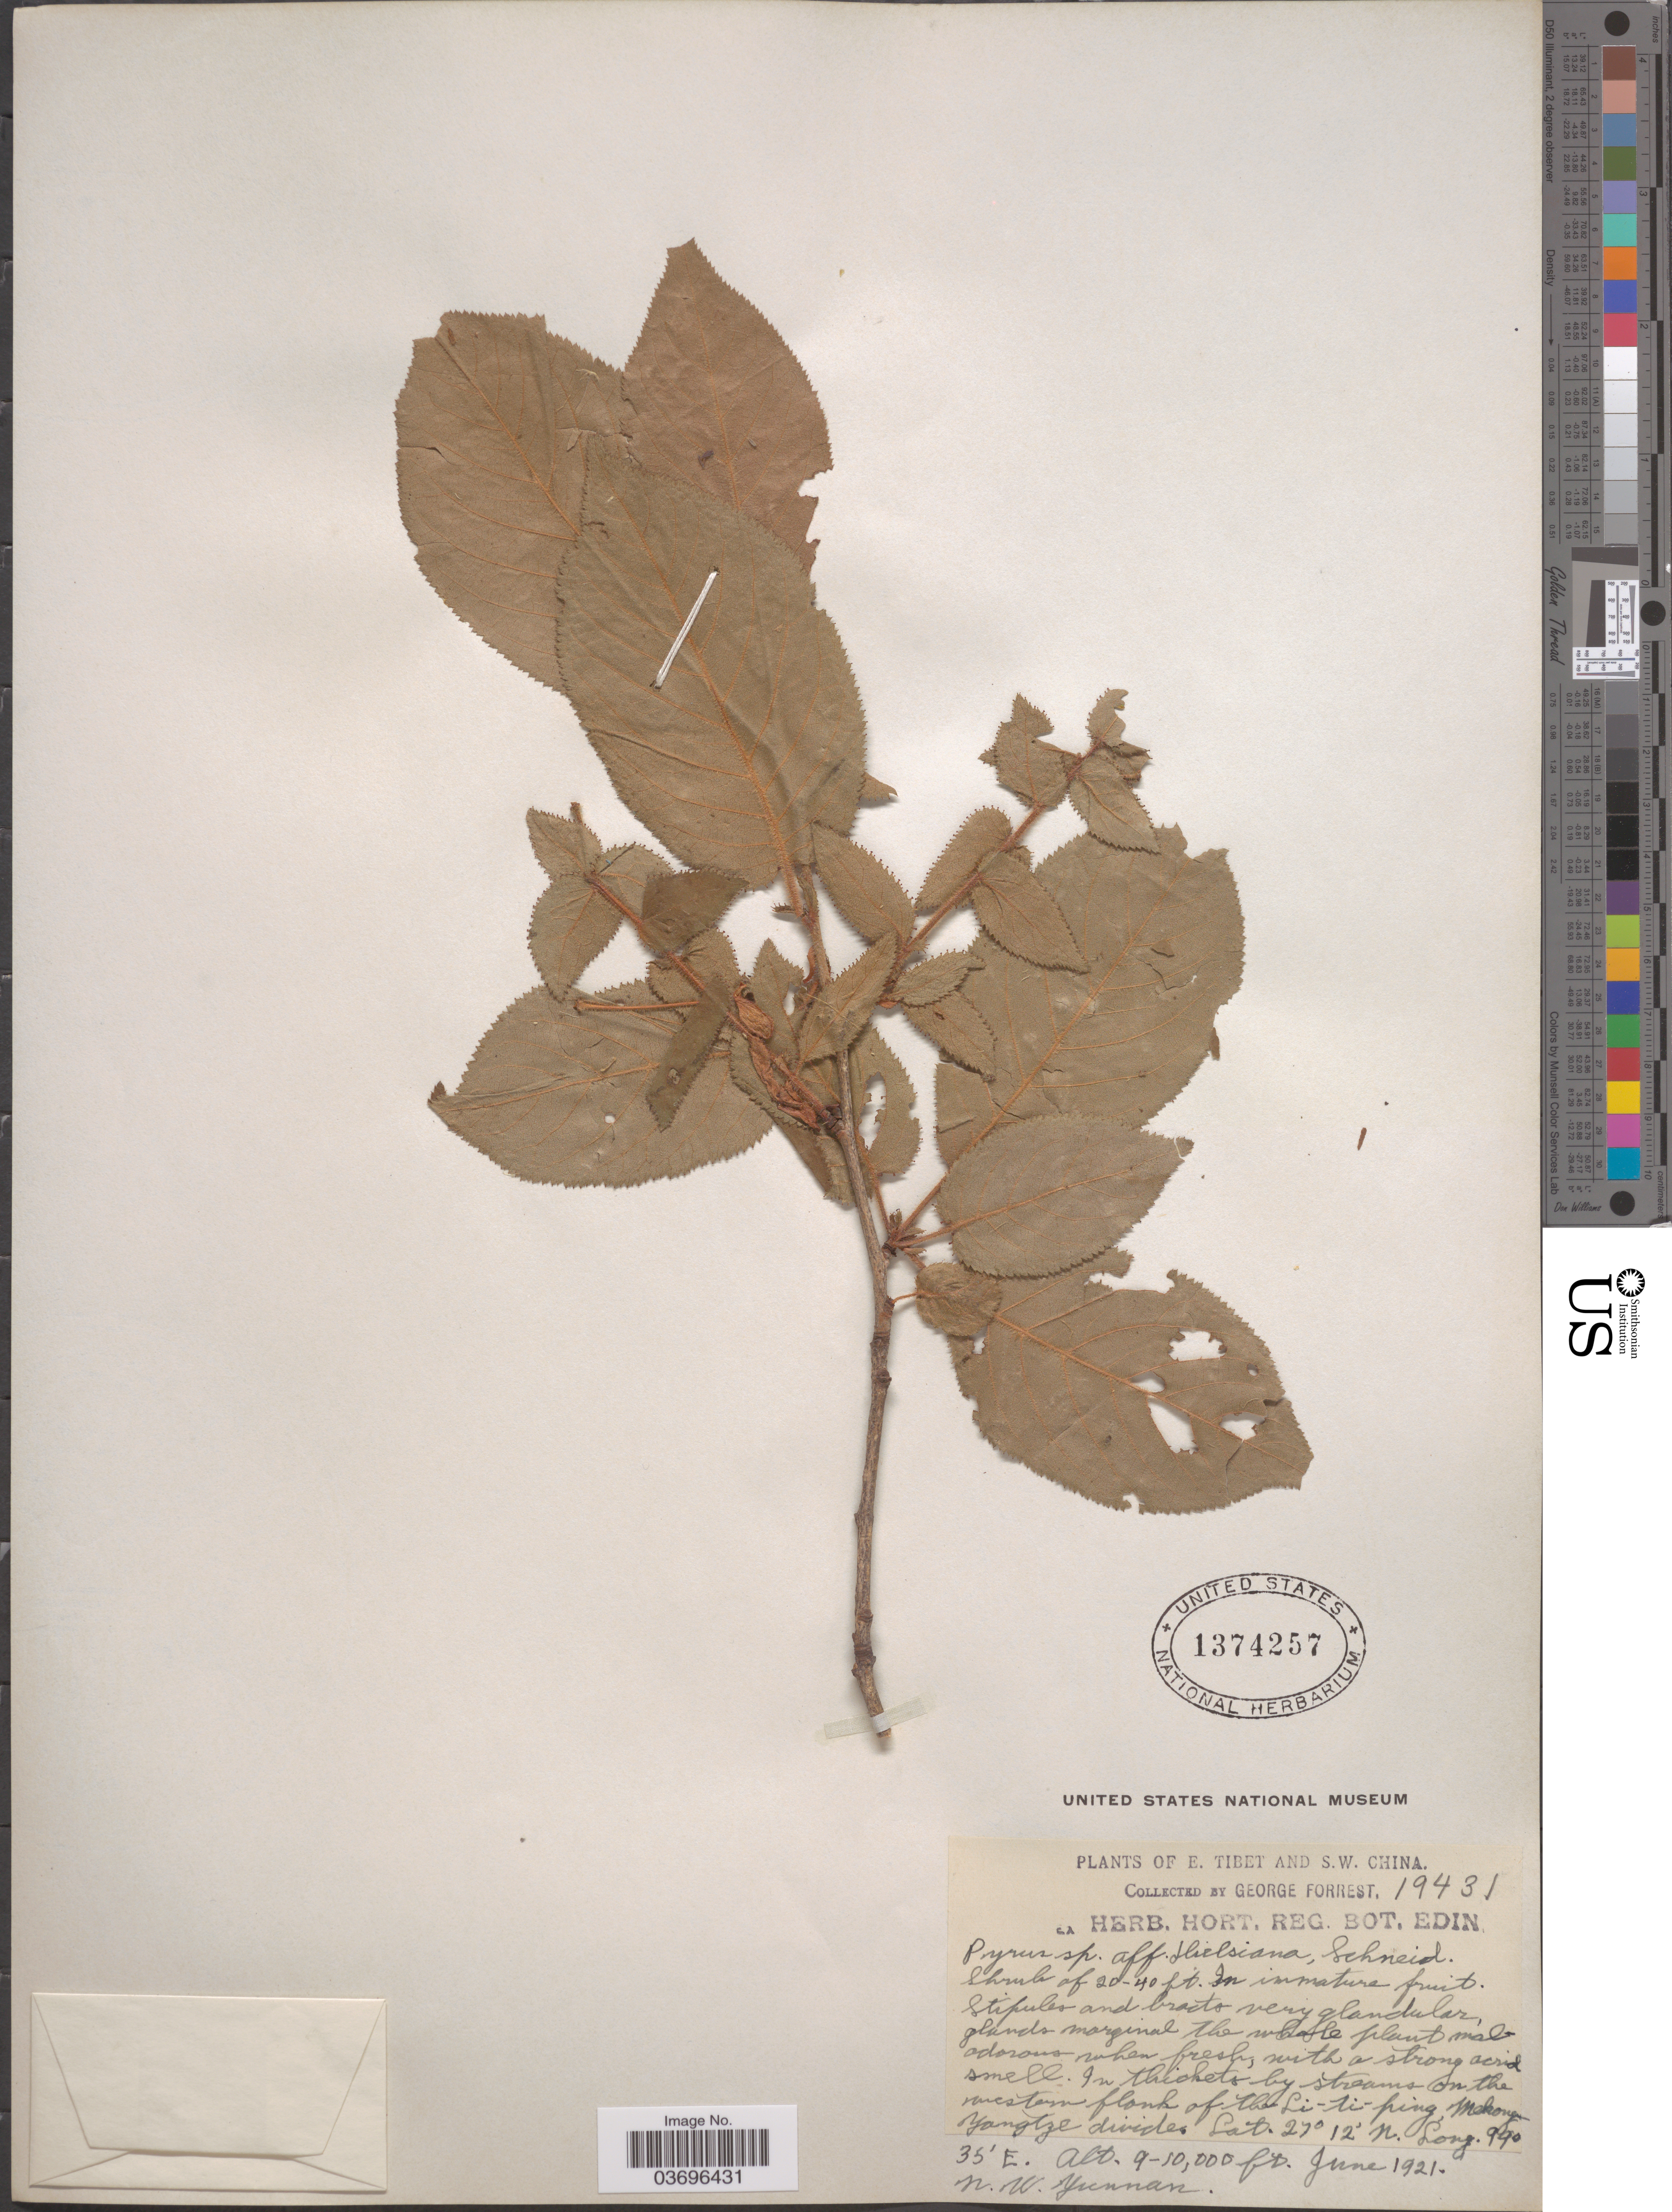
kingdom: Plantae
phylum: Tracheophyta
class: Magnoliopsida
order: Rosales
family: Rosaceae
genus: Pyrus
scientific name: Pyrus dielsiana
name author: (E. Pritz. ex Diels) M.F. Fay & Christenh.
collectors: G. Forrest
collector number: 19431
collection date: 1921-06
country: China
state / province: Yunnan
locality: S.W. China. By streams on the western flank of the Li-ti-ping, Mekong-Yangtze divide. [interpreted] N.W. Yunnan.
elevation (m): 2743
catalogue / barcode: US 1374257